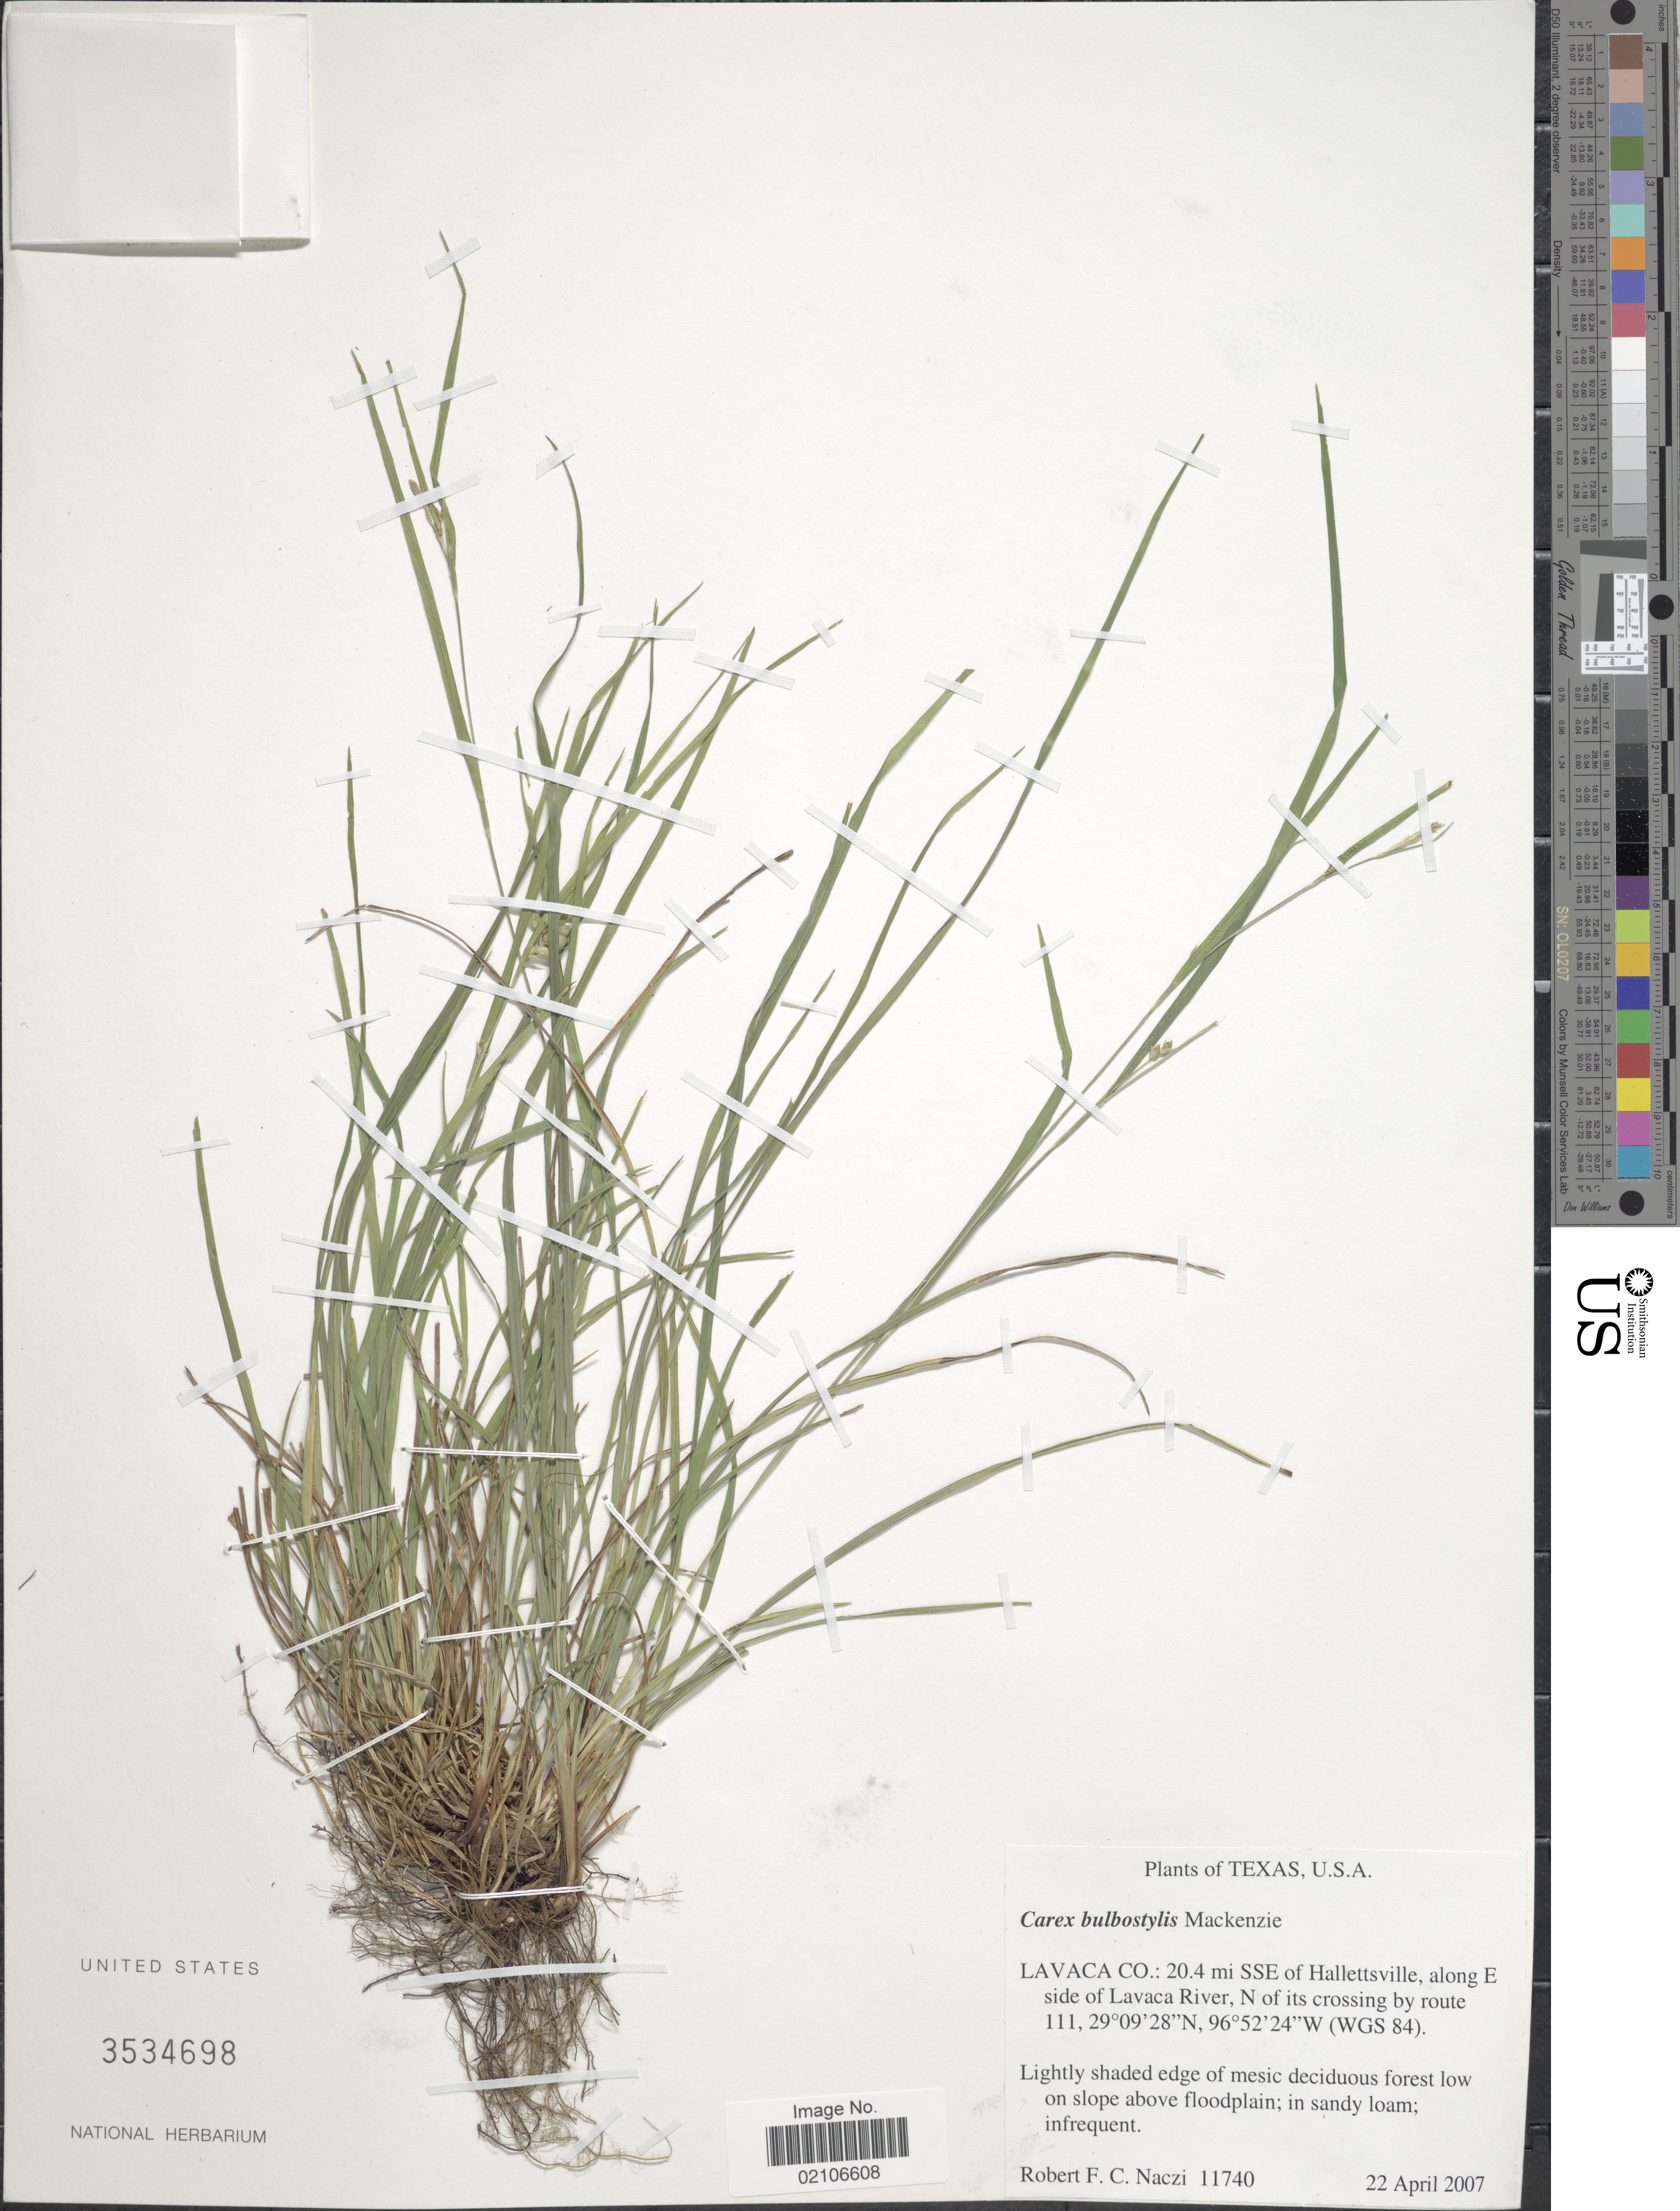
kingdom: Plantae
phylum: Tracheophyta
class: Liliopsida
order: Poales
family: Cyperaceae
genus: Carex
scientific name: Carex bulbostylis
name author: Mack.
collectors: R. F. C. Naczi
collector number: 11740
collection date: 2007-04-22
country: United States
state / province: Texas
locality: Lavaca Co: 20.4 mi SSE of Hallettsville, along E side of Lavaca River, N of its crossing by route 111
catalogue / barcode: US 3534698